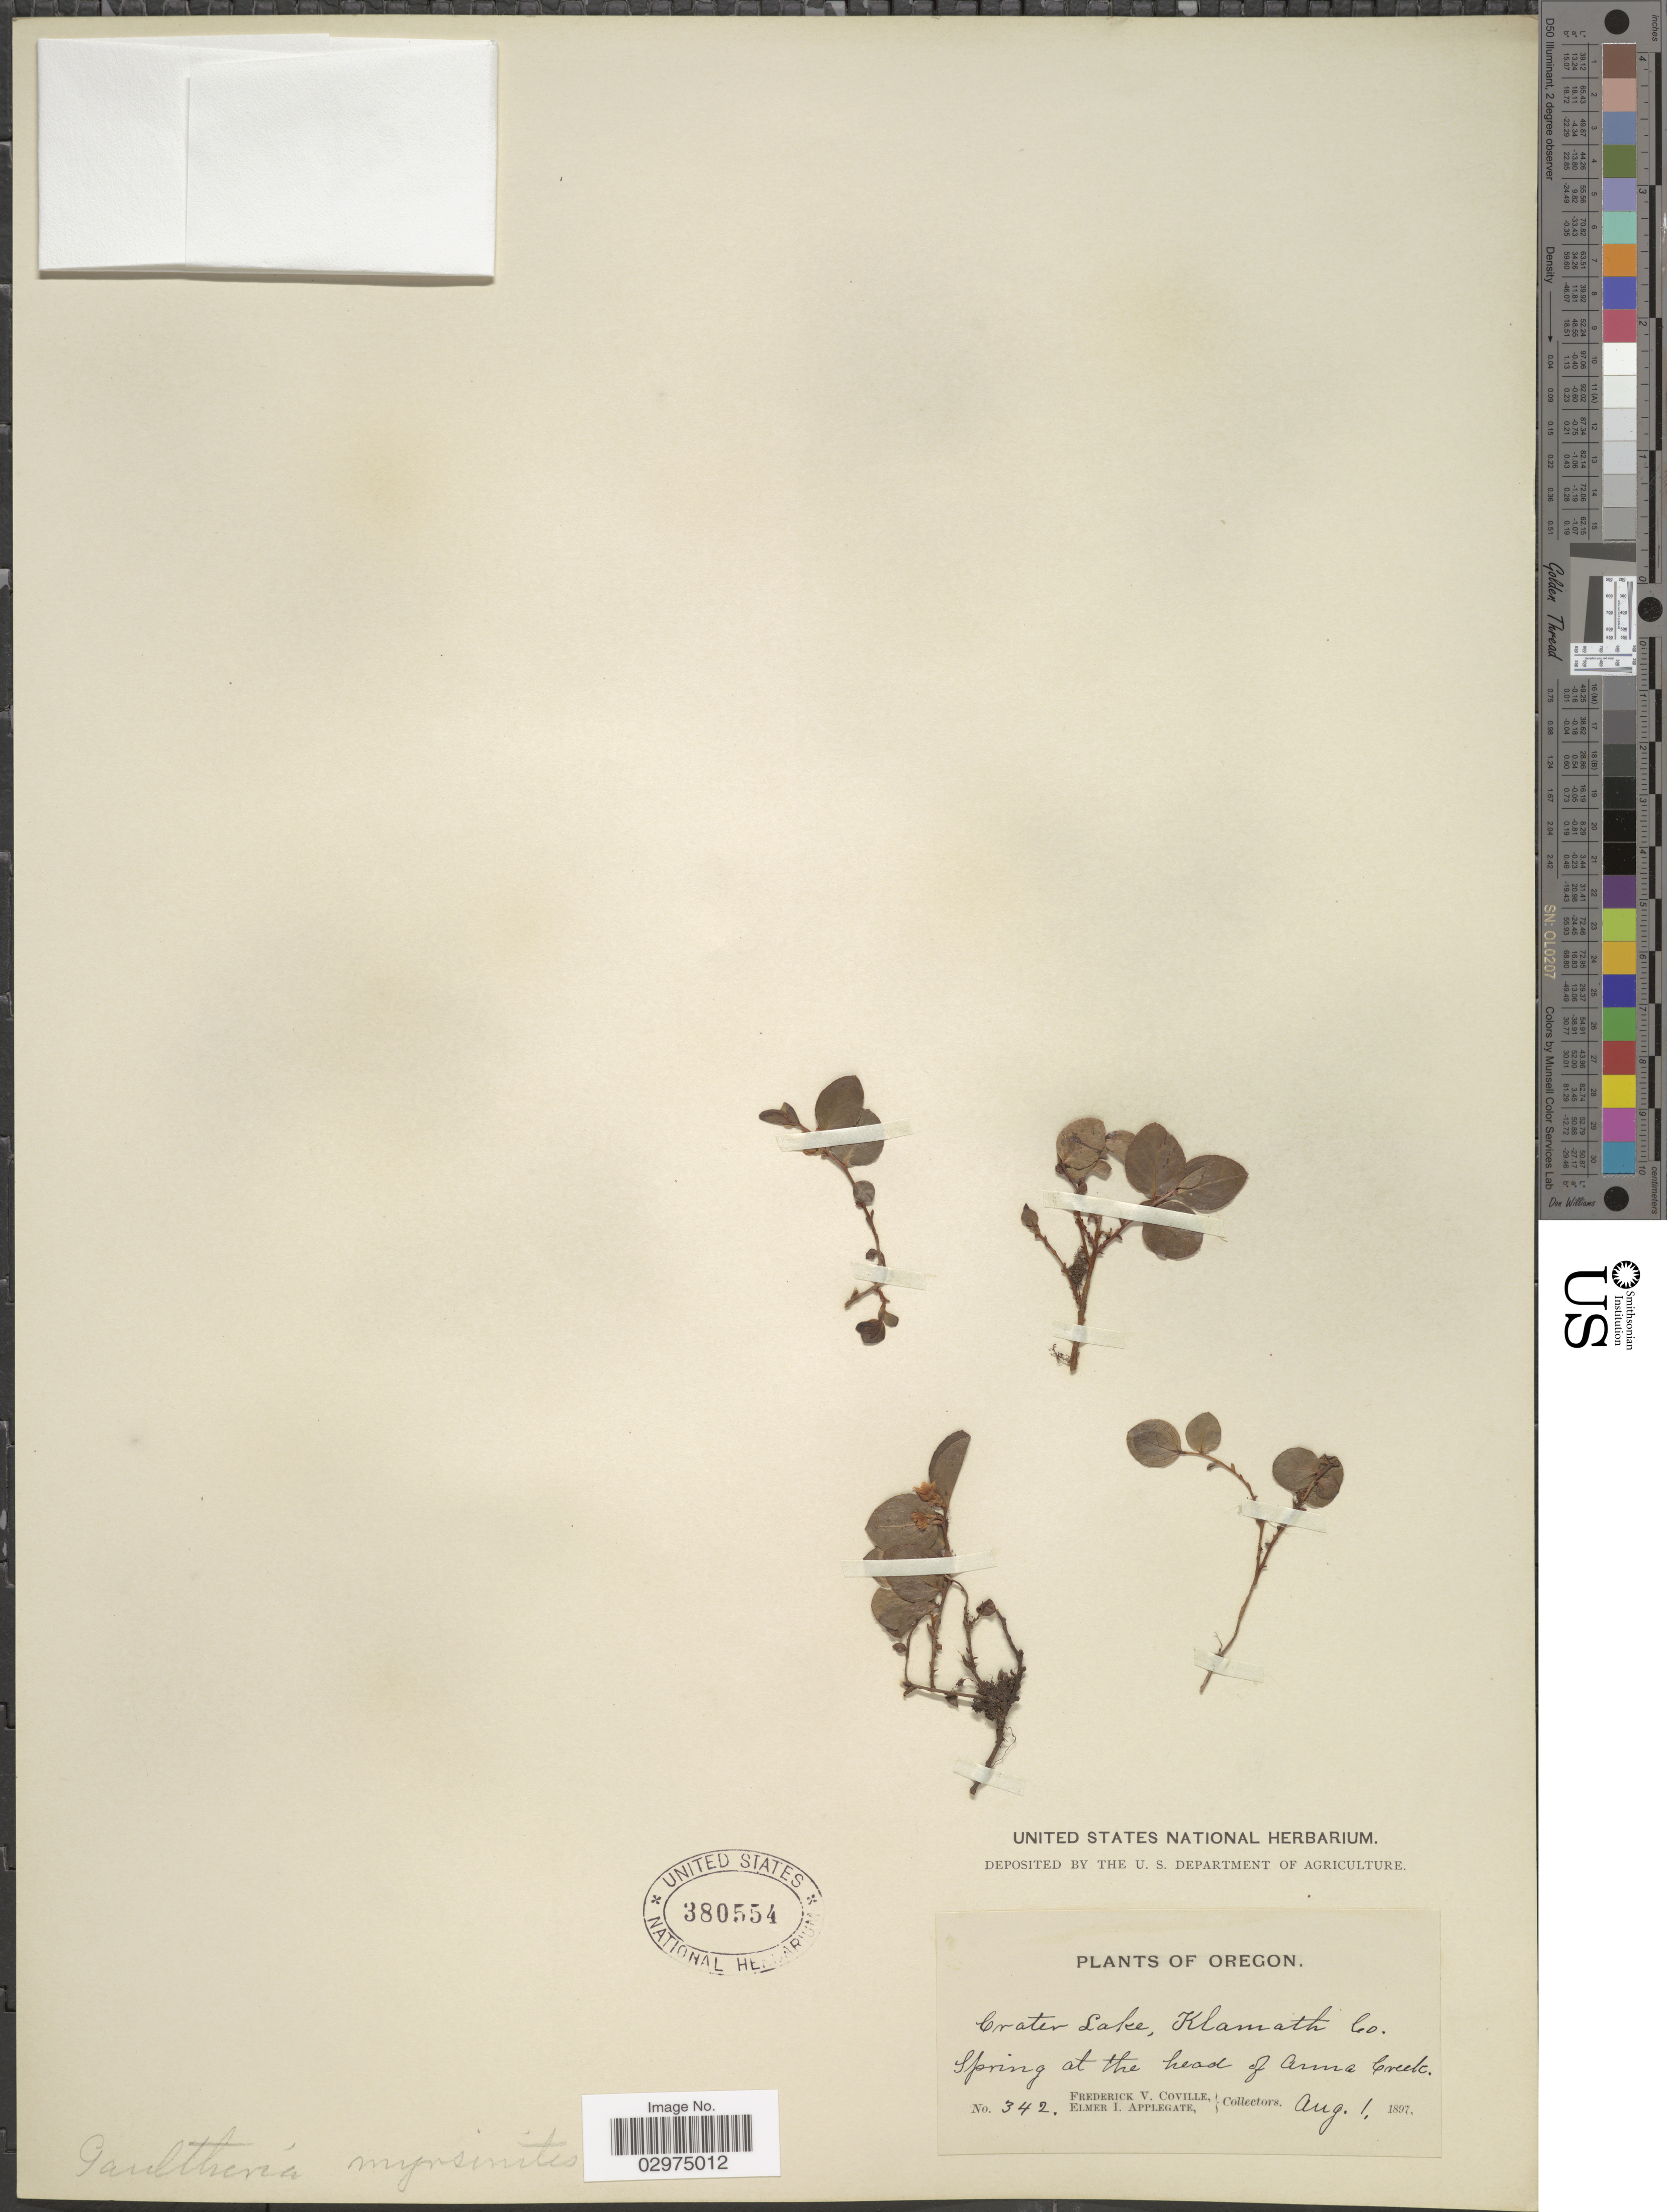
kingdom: Plantae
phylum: Tracheophyta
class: Magnoliopsida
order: Ericales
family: Ericaceae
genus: Gaultheria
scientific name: Gaultheria humifusa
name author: (Graham) Rydb.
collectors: F. V. Coville & E. I. Applegate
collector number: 342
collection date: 1897-08-01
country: United States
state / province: Oregon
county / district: Klamath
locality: Crater Lake, Klamath Co. Spring at the head of Anna Creek.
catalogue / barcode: US 380554